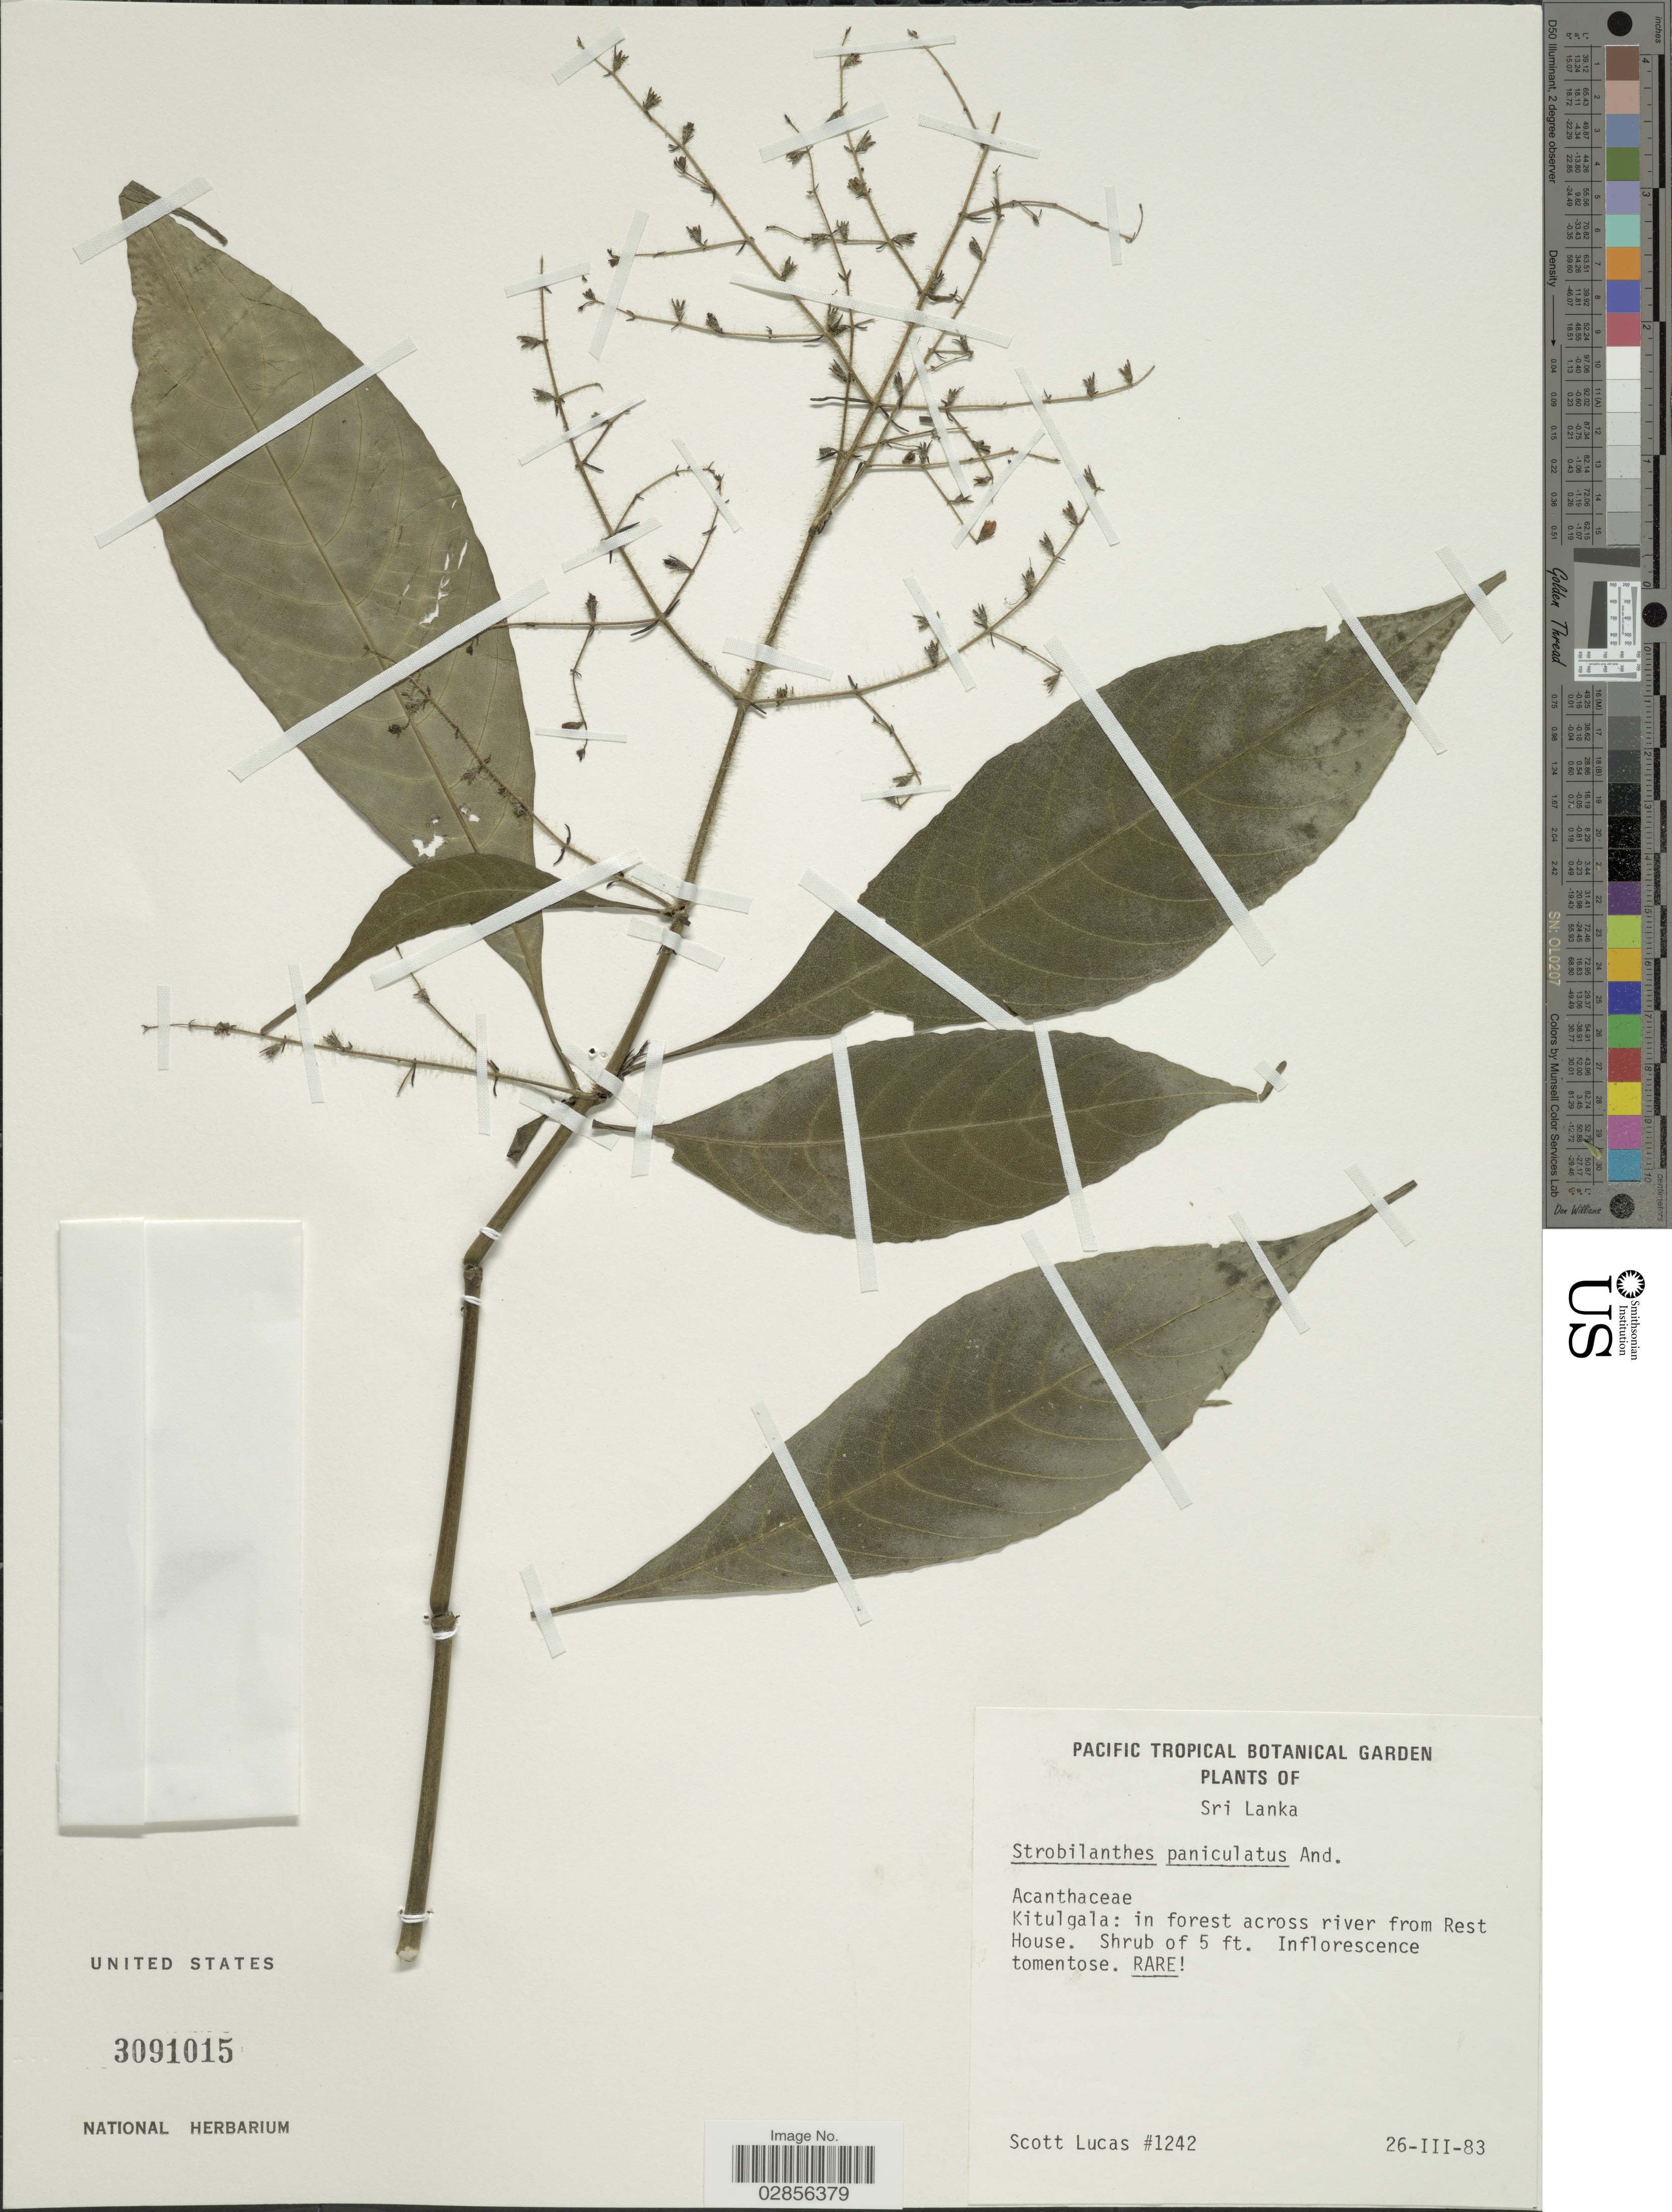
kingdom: Plantae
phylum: Tracheophyta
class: Magnoliopsida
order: Lamiales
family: Acanthaceae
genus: Strobilanthes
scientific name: Strobilanthes habracanthoides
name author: J.R.I. Wood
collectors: S. Lucas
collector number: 1242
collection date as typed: Transcribed d/m/y: 26/3/83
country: Sri Lanka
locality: Kitulgala: in forest acroos river from Rest House.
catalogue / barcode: US 3091015